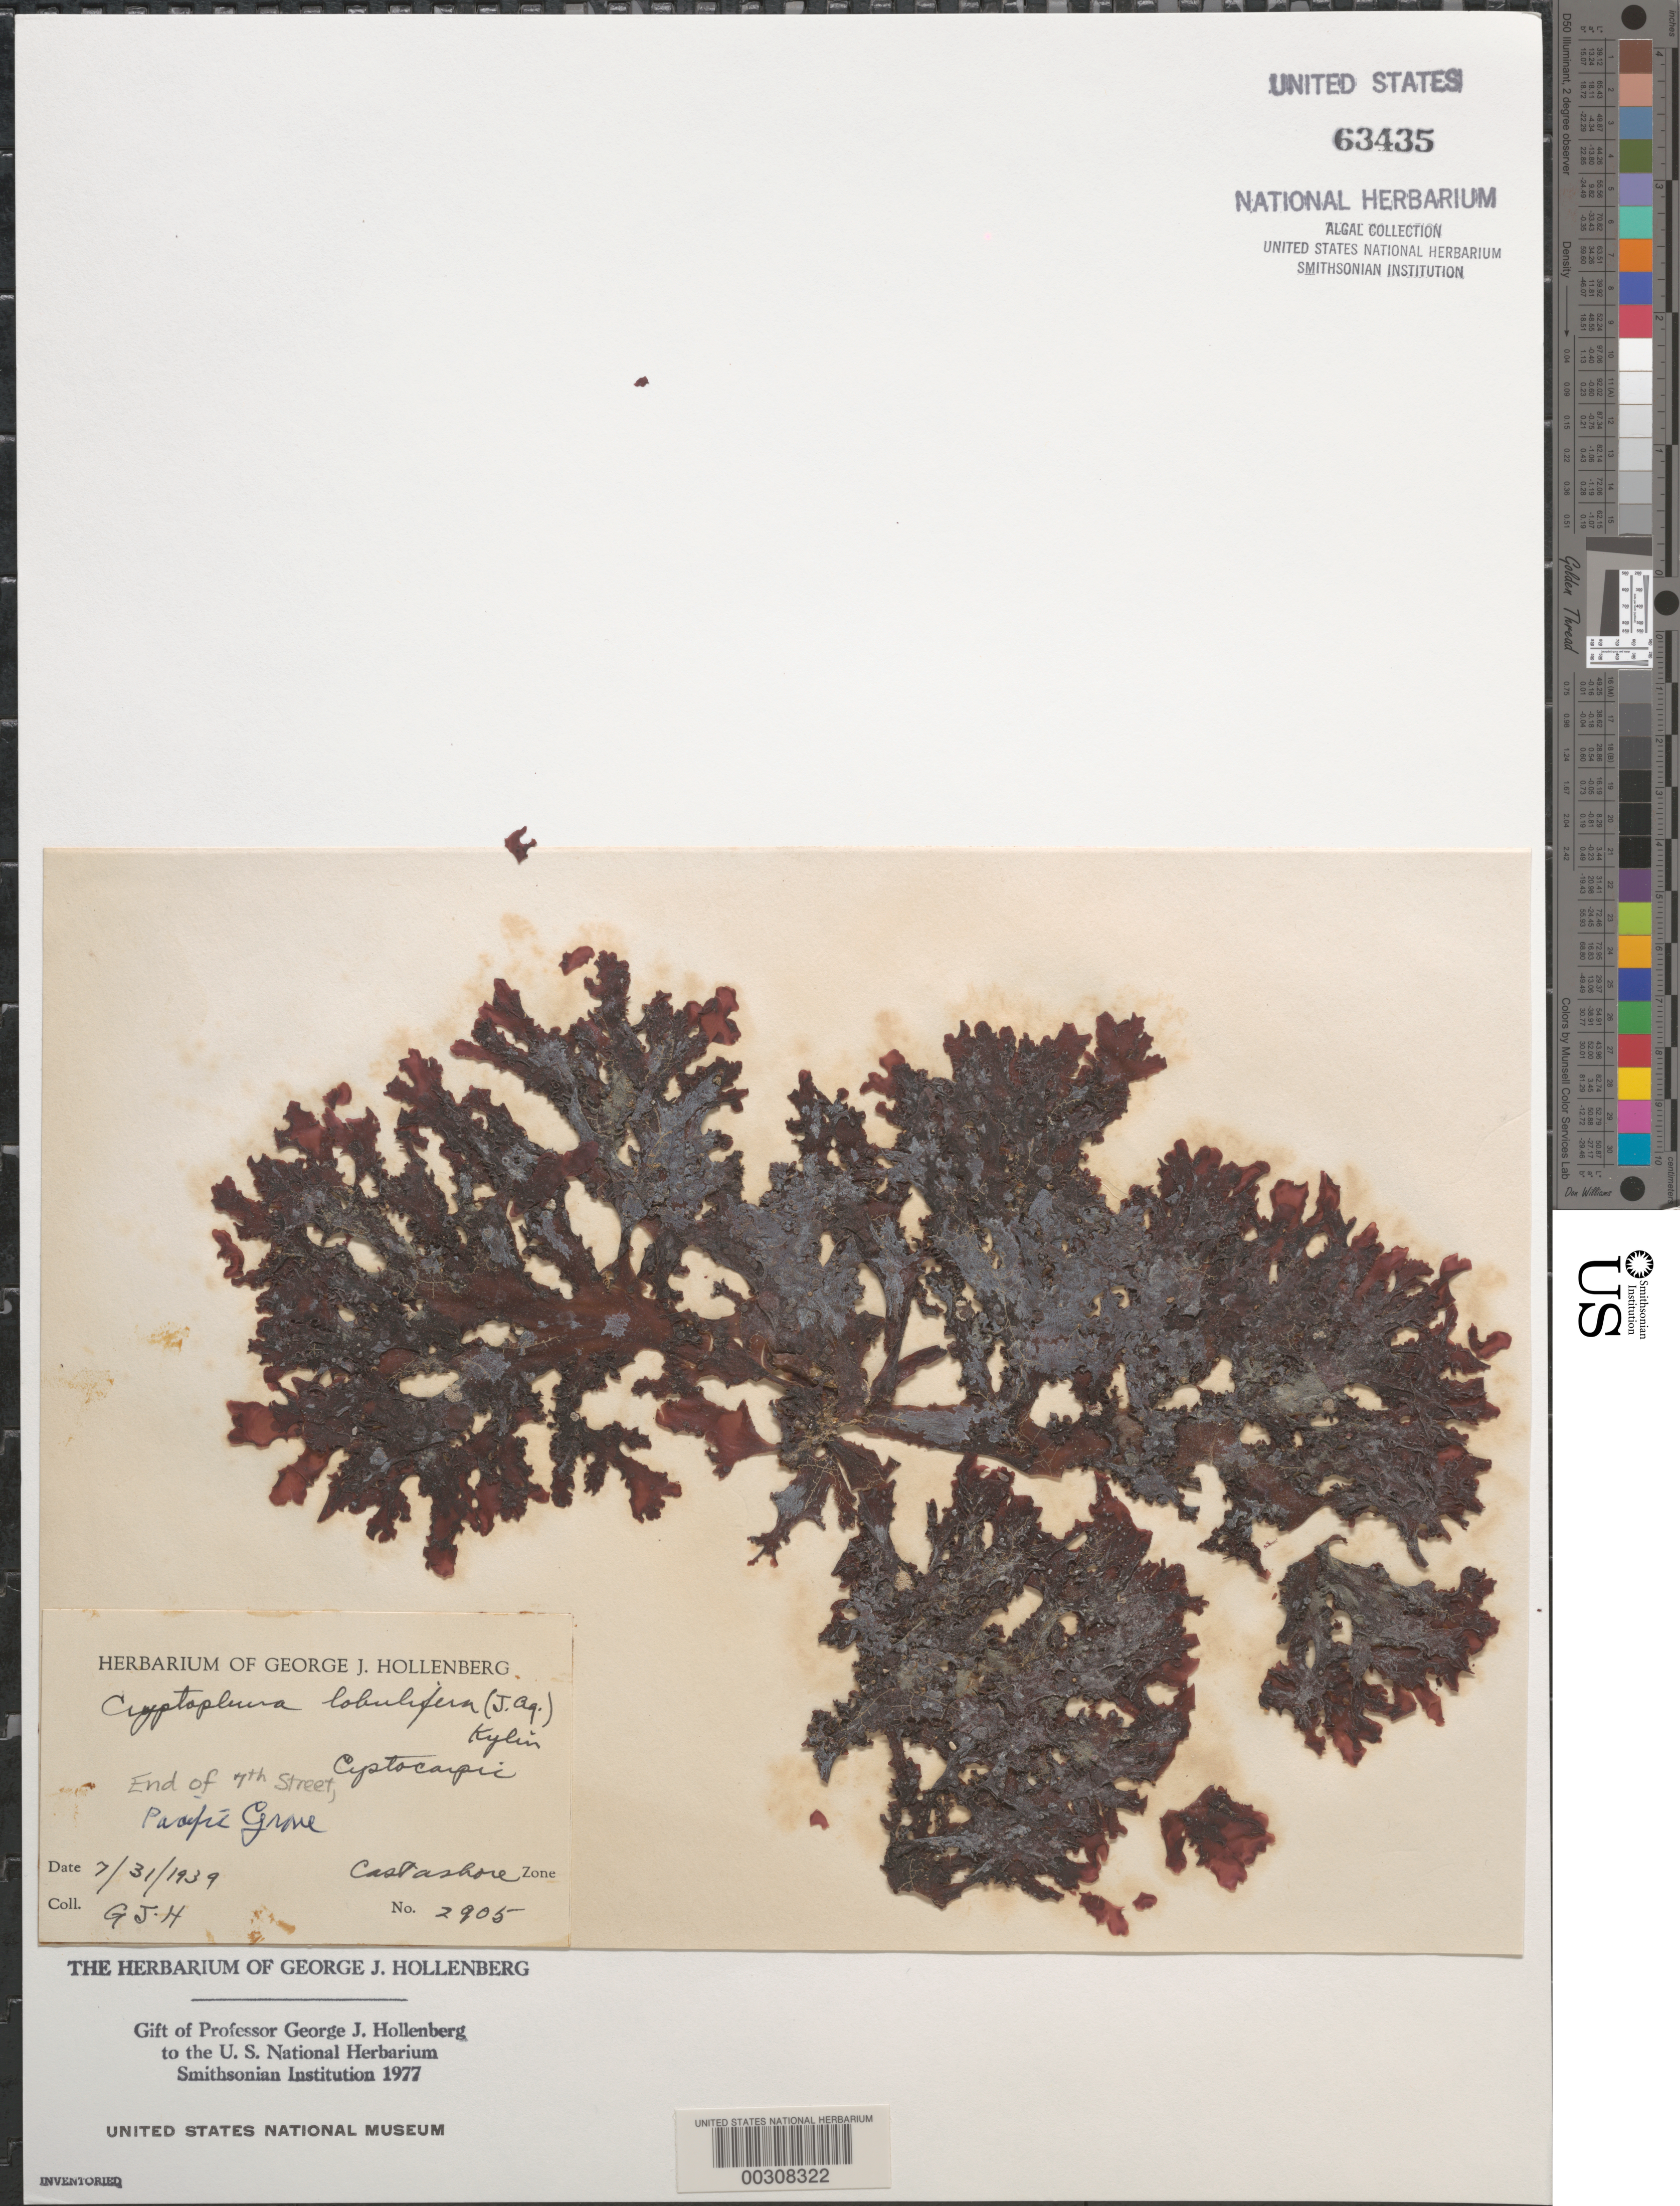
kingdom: Plantae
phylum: Rhodophyta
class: Florideophyceae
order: Ceramiales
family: Delesseriaceae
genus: Cryptopleura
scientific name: Cryptopleura lobulifera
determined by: Hollenberg, George J.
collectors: G. Hollenberg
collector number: GJH 2905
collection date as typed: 31 Jul 1939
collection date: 1939-07-31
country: United States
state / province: California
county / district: Monterey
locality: Pacific Grove, end of 7th Street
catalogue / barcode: US 63435